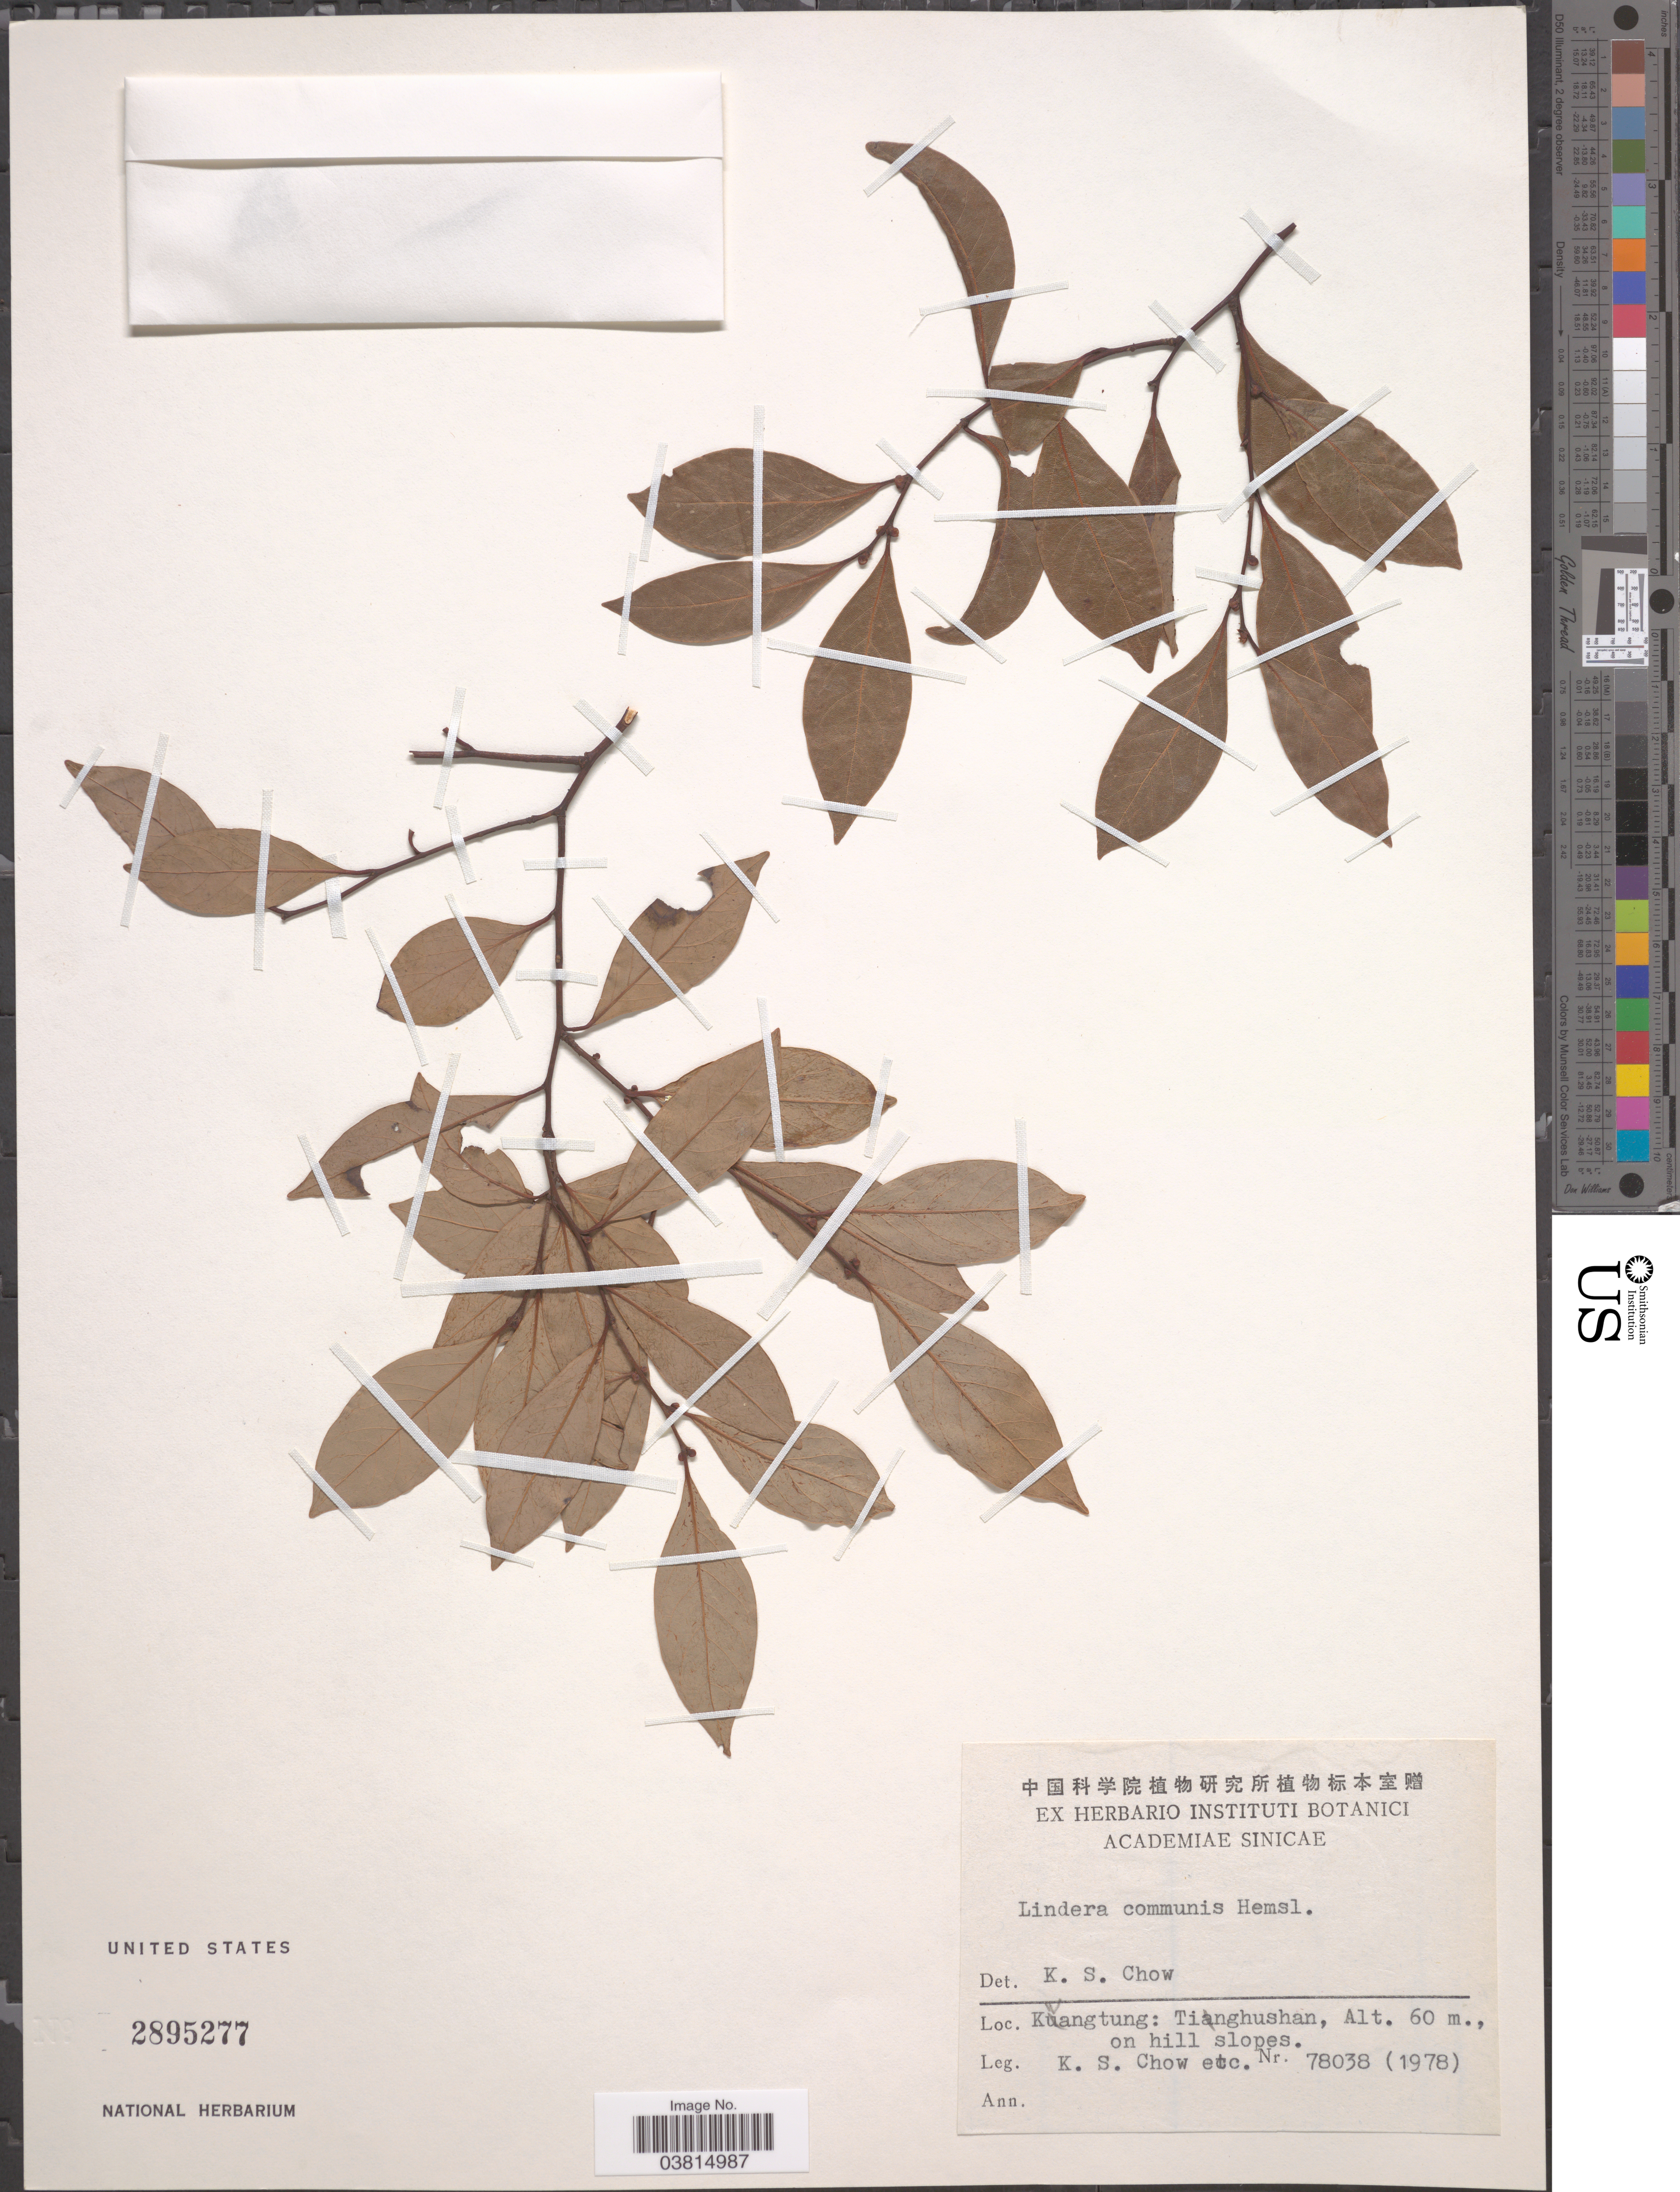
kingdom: Plantae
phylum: Tracheophyta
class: Magnoliopsida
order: Laurales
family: Lauraceae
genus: Lindera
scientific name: Lindera communis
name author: Hemsl.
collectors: K. S. Chow & et al.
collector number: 78038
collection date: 1978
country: China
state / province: Guangdong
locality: Kwangtung: Tinghushan, on hill slopes.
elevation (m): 60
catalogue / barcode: US 2895277